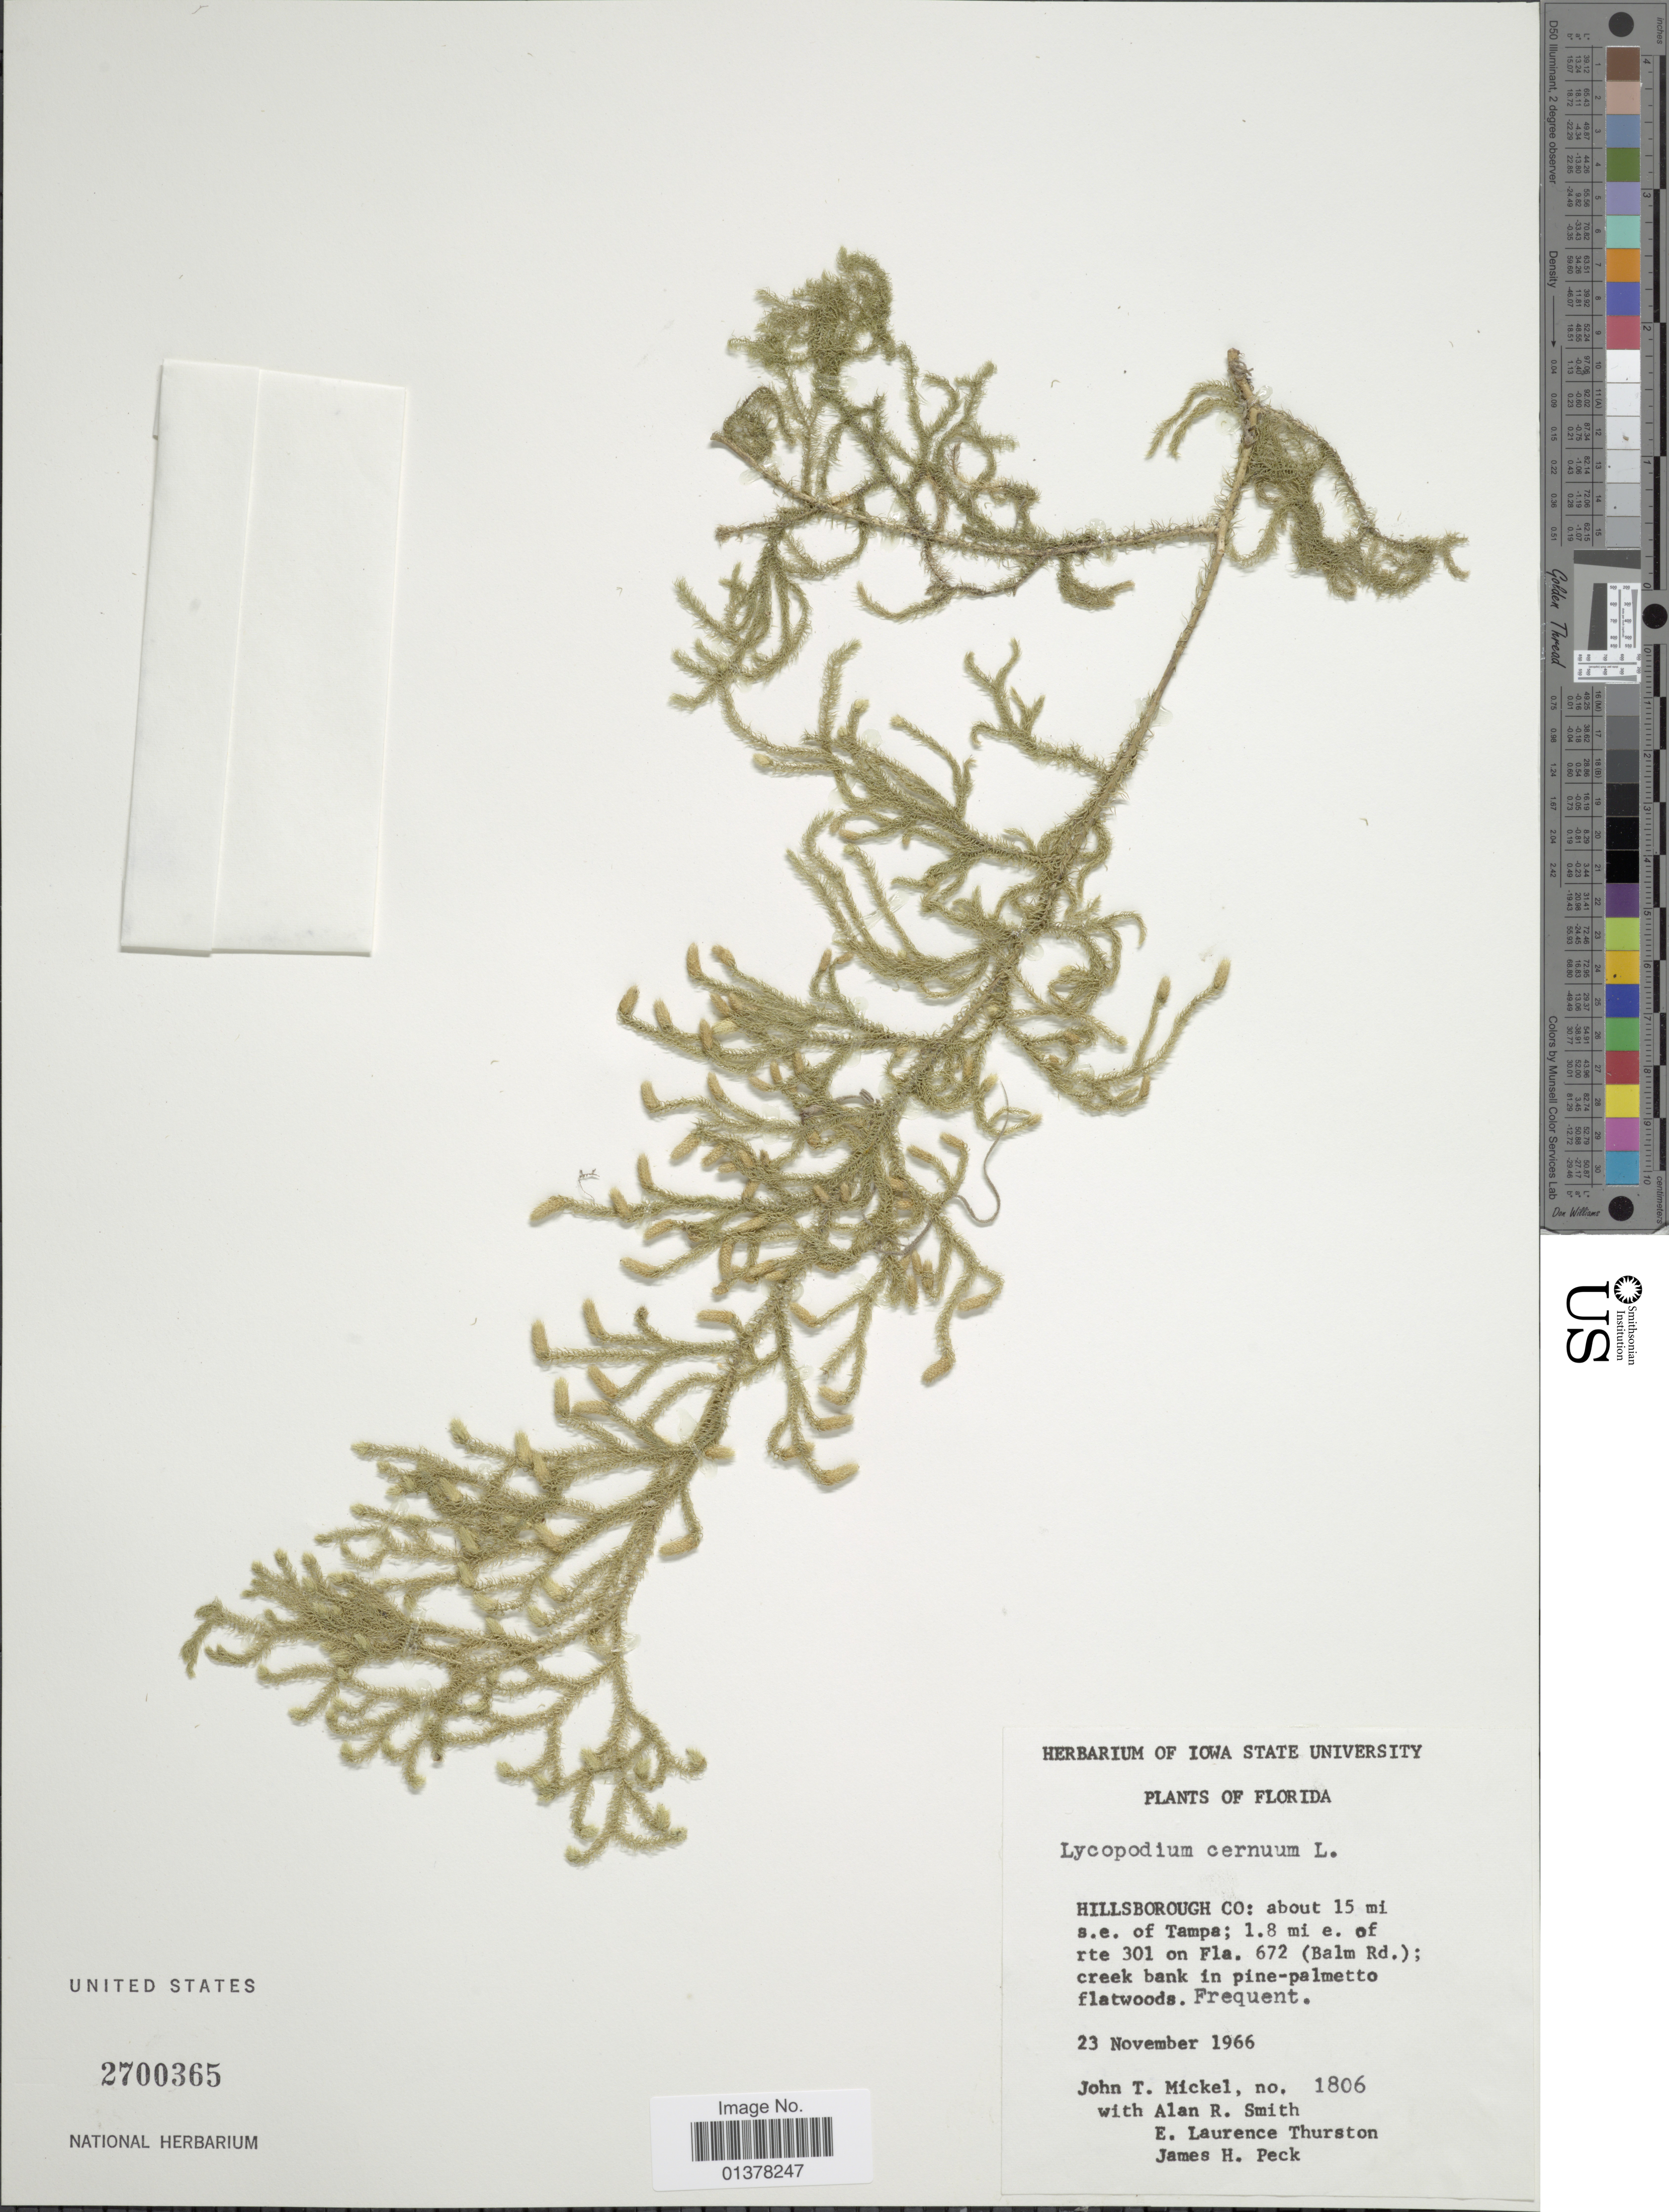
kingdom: Plantae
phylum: Tracheophyta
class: Lycopodiopsida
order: Lycopodiales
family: Lycopodiaceae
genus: Palhinhaea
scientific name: Palhinhaea cernua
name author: (L.) Vasc. & Franco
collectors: J. T. Mickel & A. R. Smith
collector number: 1806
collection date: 1966-11-23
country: United States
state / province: Florida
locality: Hillsborough Co: about 15mi s.e. of Tampa; 1.8 mi. e. of rte 301 on Fla 672 (Bal, Rd.) creek bank in pine palmetto flatwoods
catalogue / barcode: US 2700365